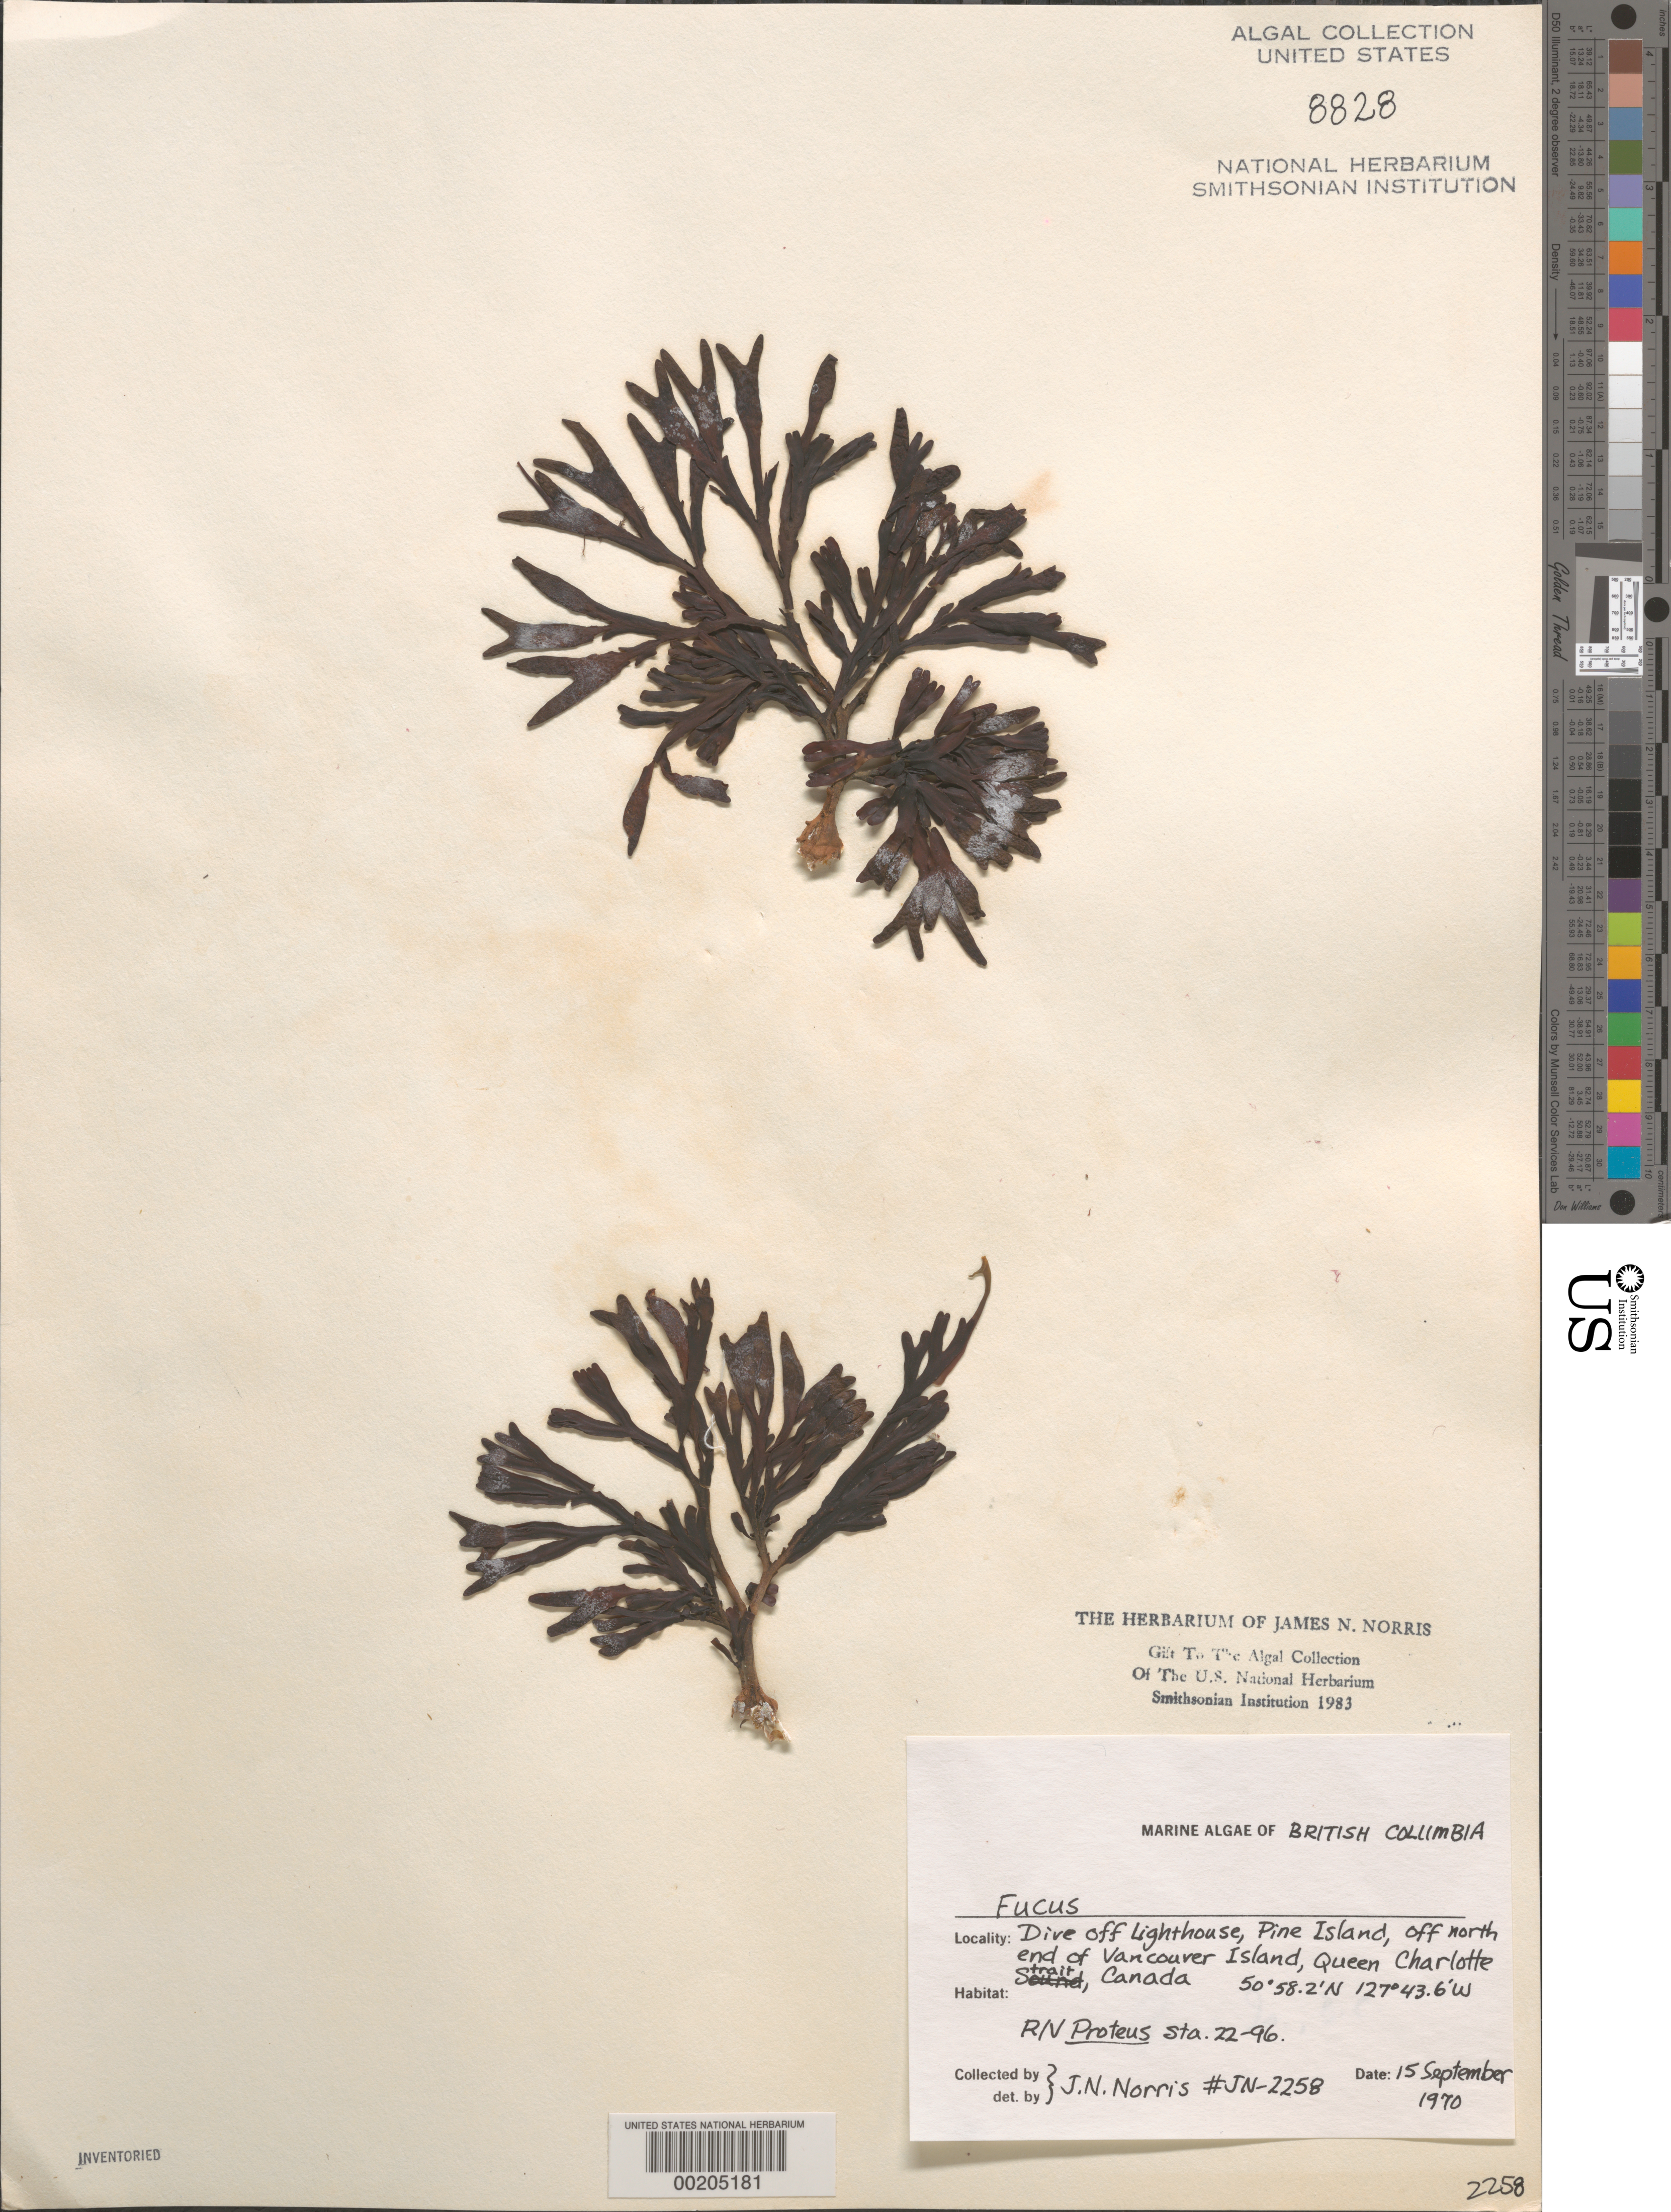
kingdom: Chromista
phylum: Ochrophyta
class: Phaeophyceae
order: Fucales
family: Fucaceae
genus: Fucus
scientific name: Fucus sp.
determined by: Norris, James N.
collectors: J. N. Norris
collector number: JN-2258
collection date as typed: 15 Sep 1970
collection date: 1970-09-15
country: Canada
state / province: British Columbia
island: Pine island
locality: Queen Charlotte Strait, off Vancouver Island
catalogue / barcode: US 8828